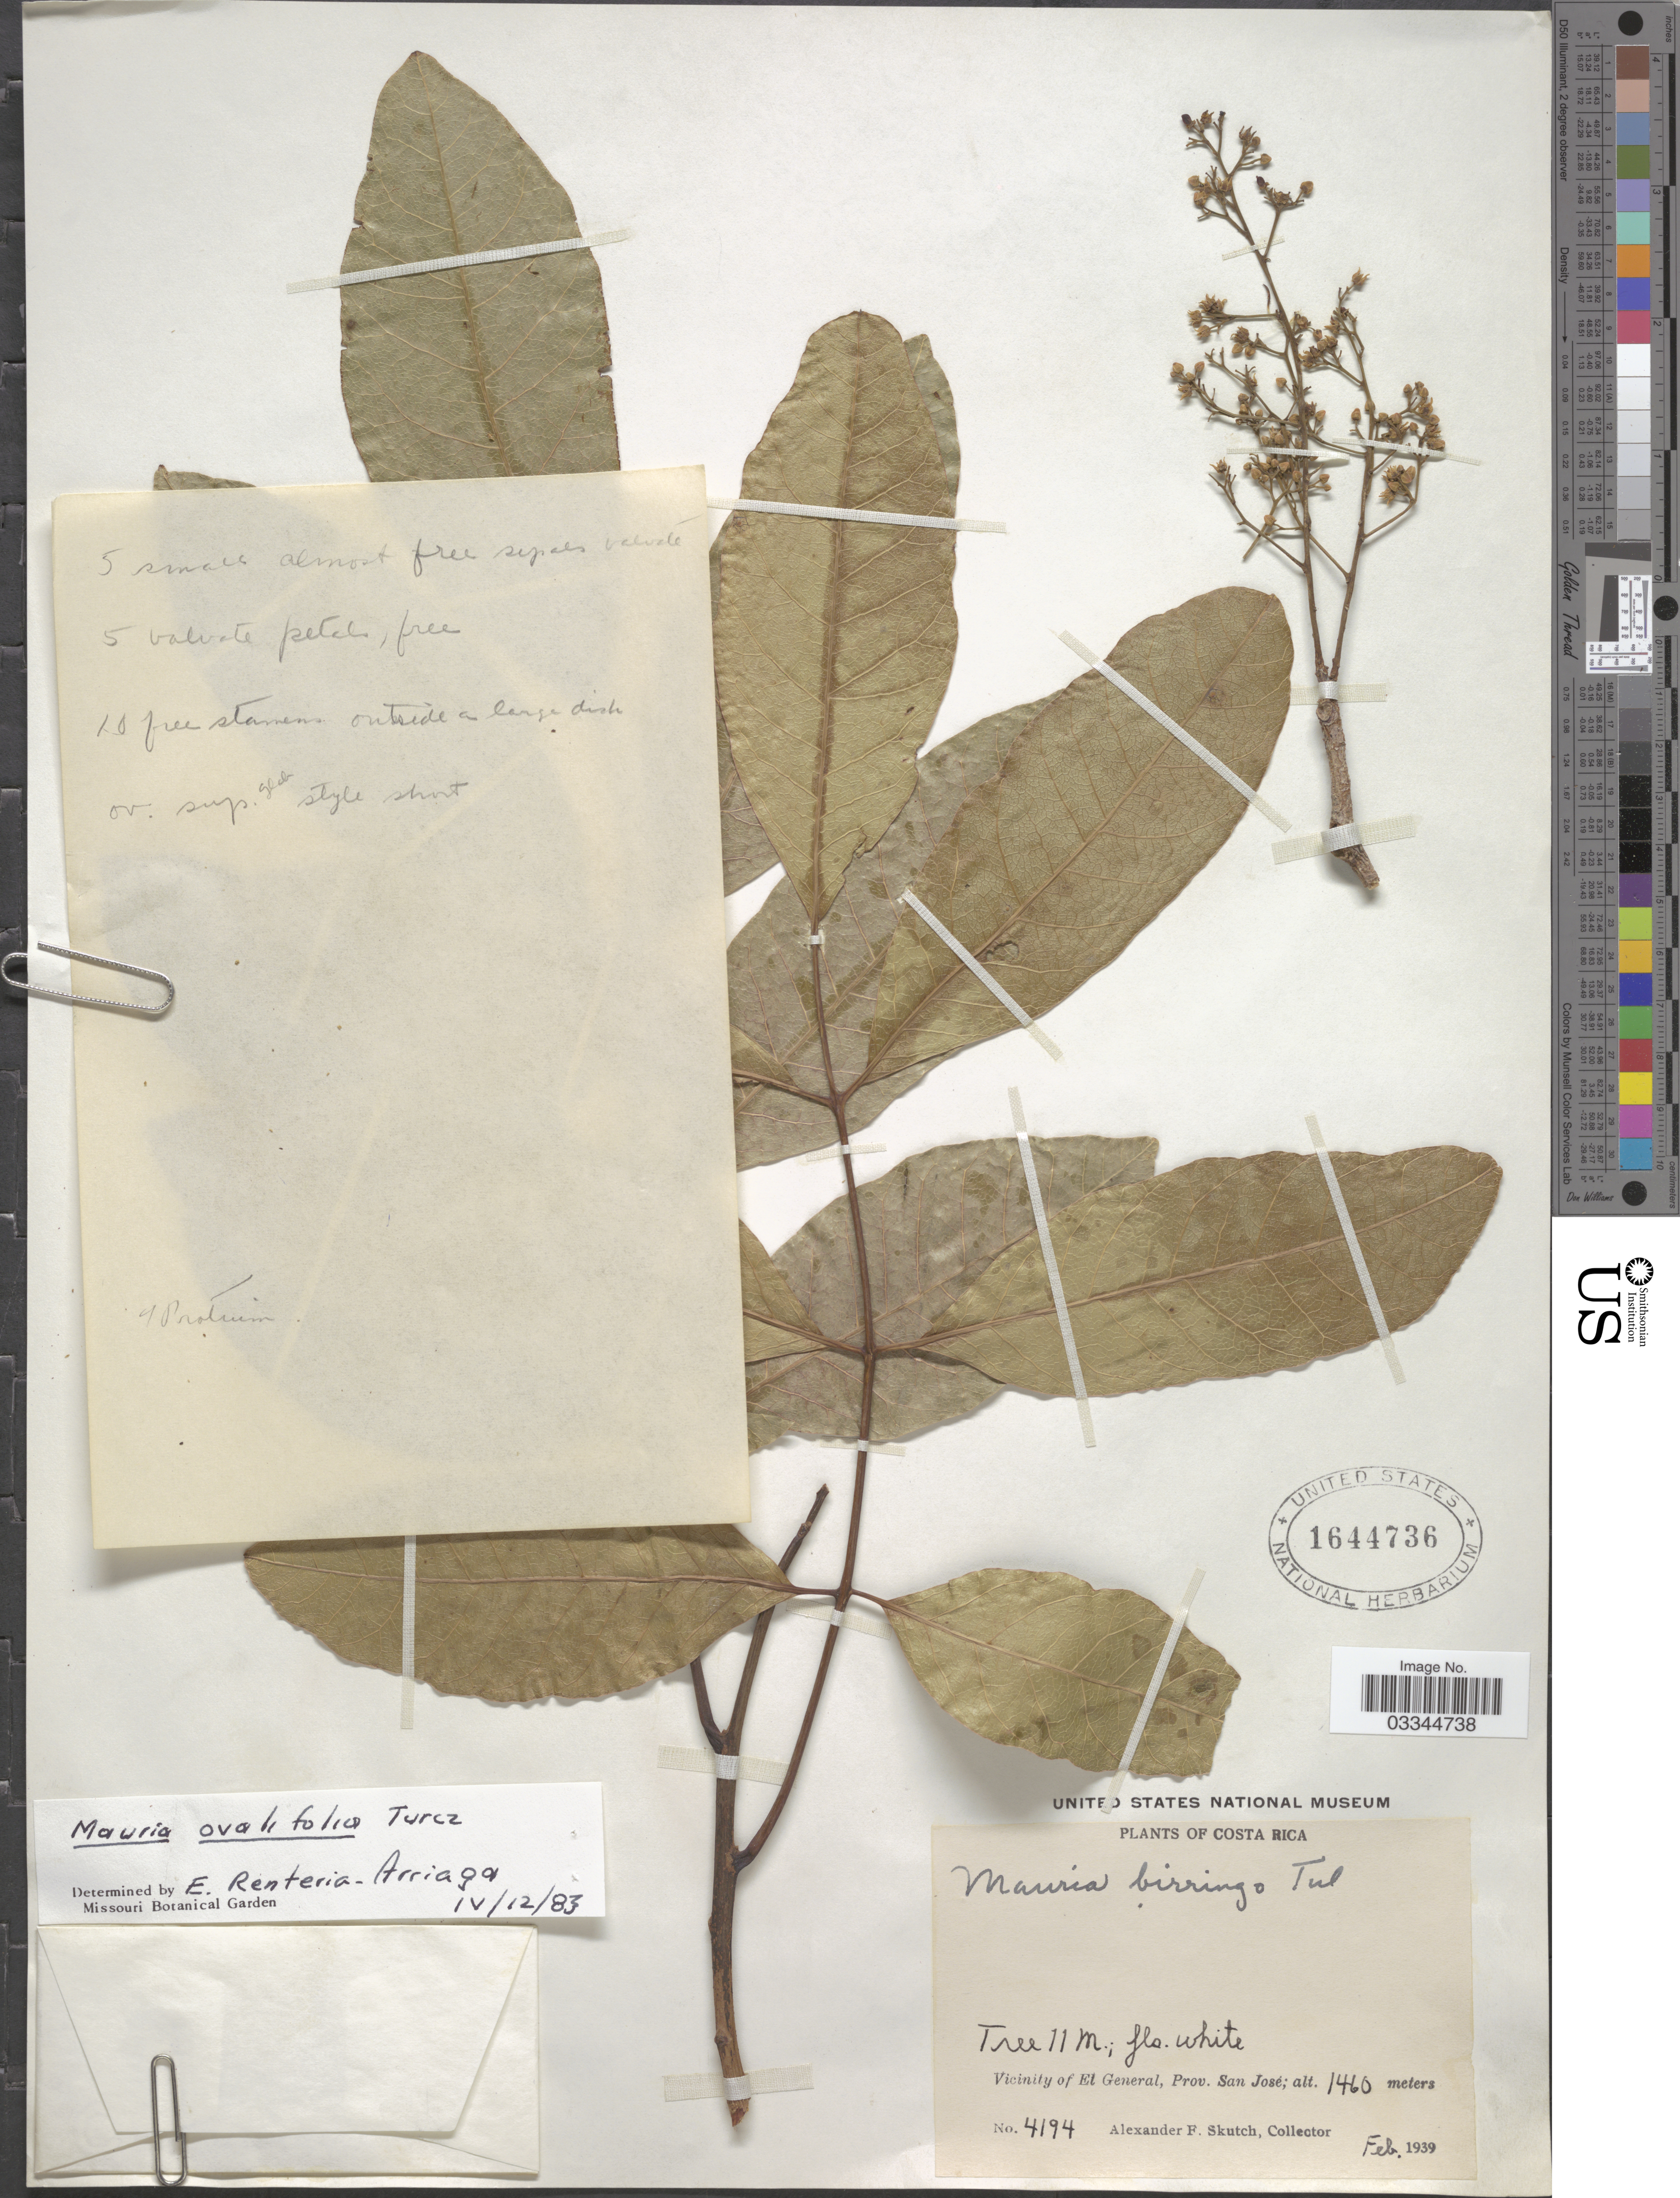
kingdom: Plantae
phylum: Tracheophyta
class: Magnoliopsida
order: Sapindales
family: Anacardiaceae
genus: Mauria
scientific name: Mauria ovalifolia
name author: Turcz.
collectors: A. F. Skutch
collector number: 4194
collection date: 1939-02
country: Costa Rica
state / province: San José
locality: Vicinity of El General.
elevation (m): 1460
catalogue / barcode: US 1644736